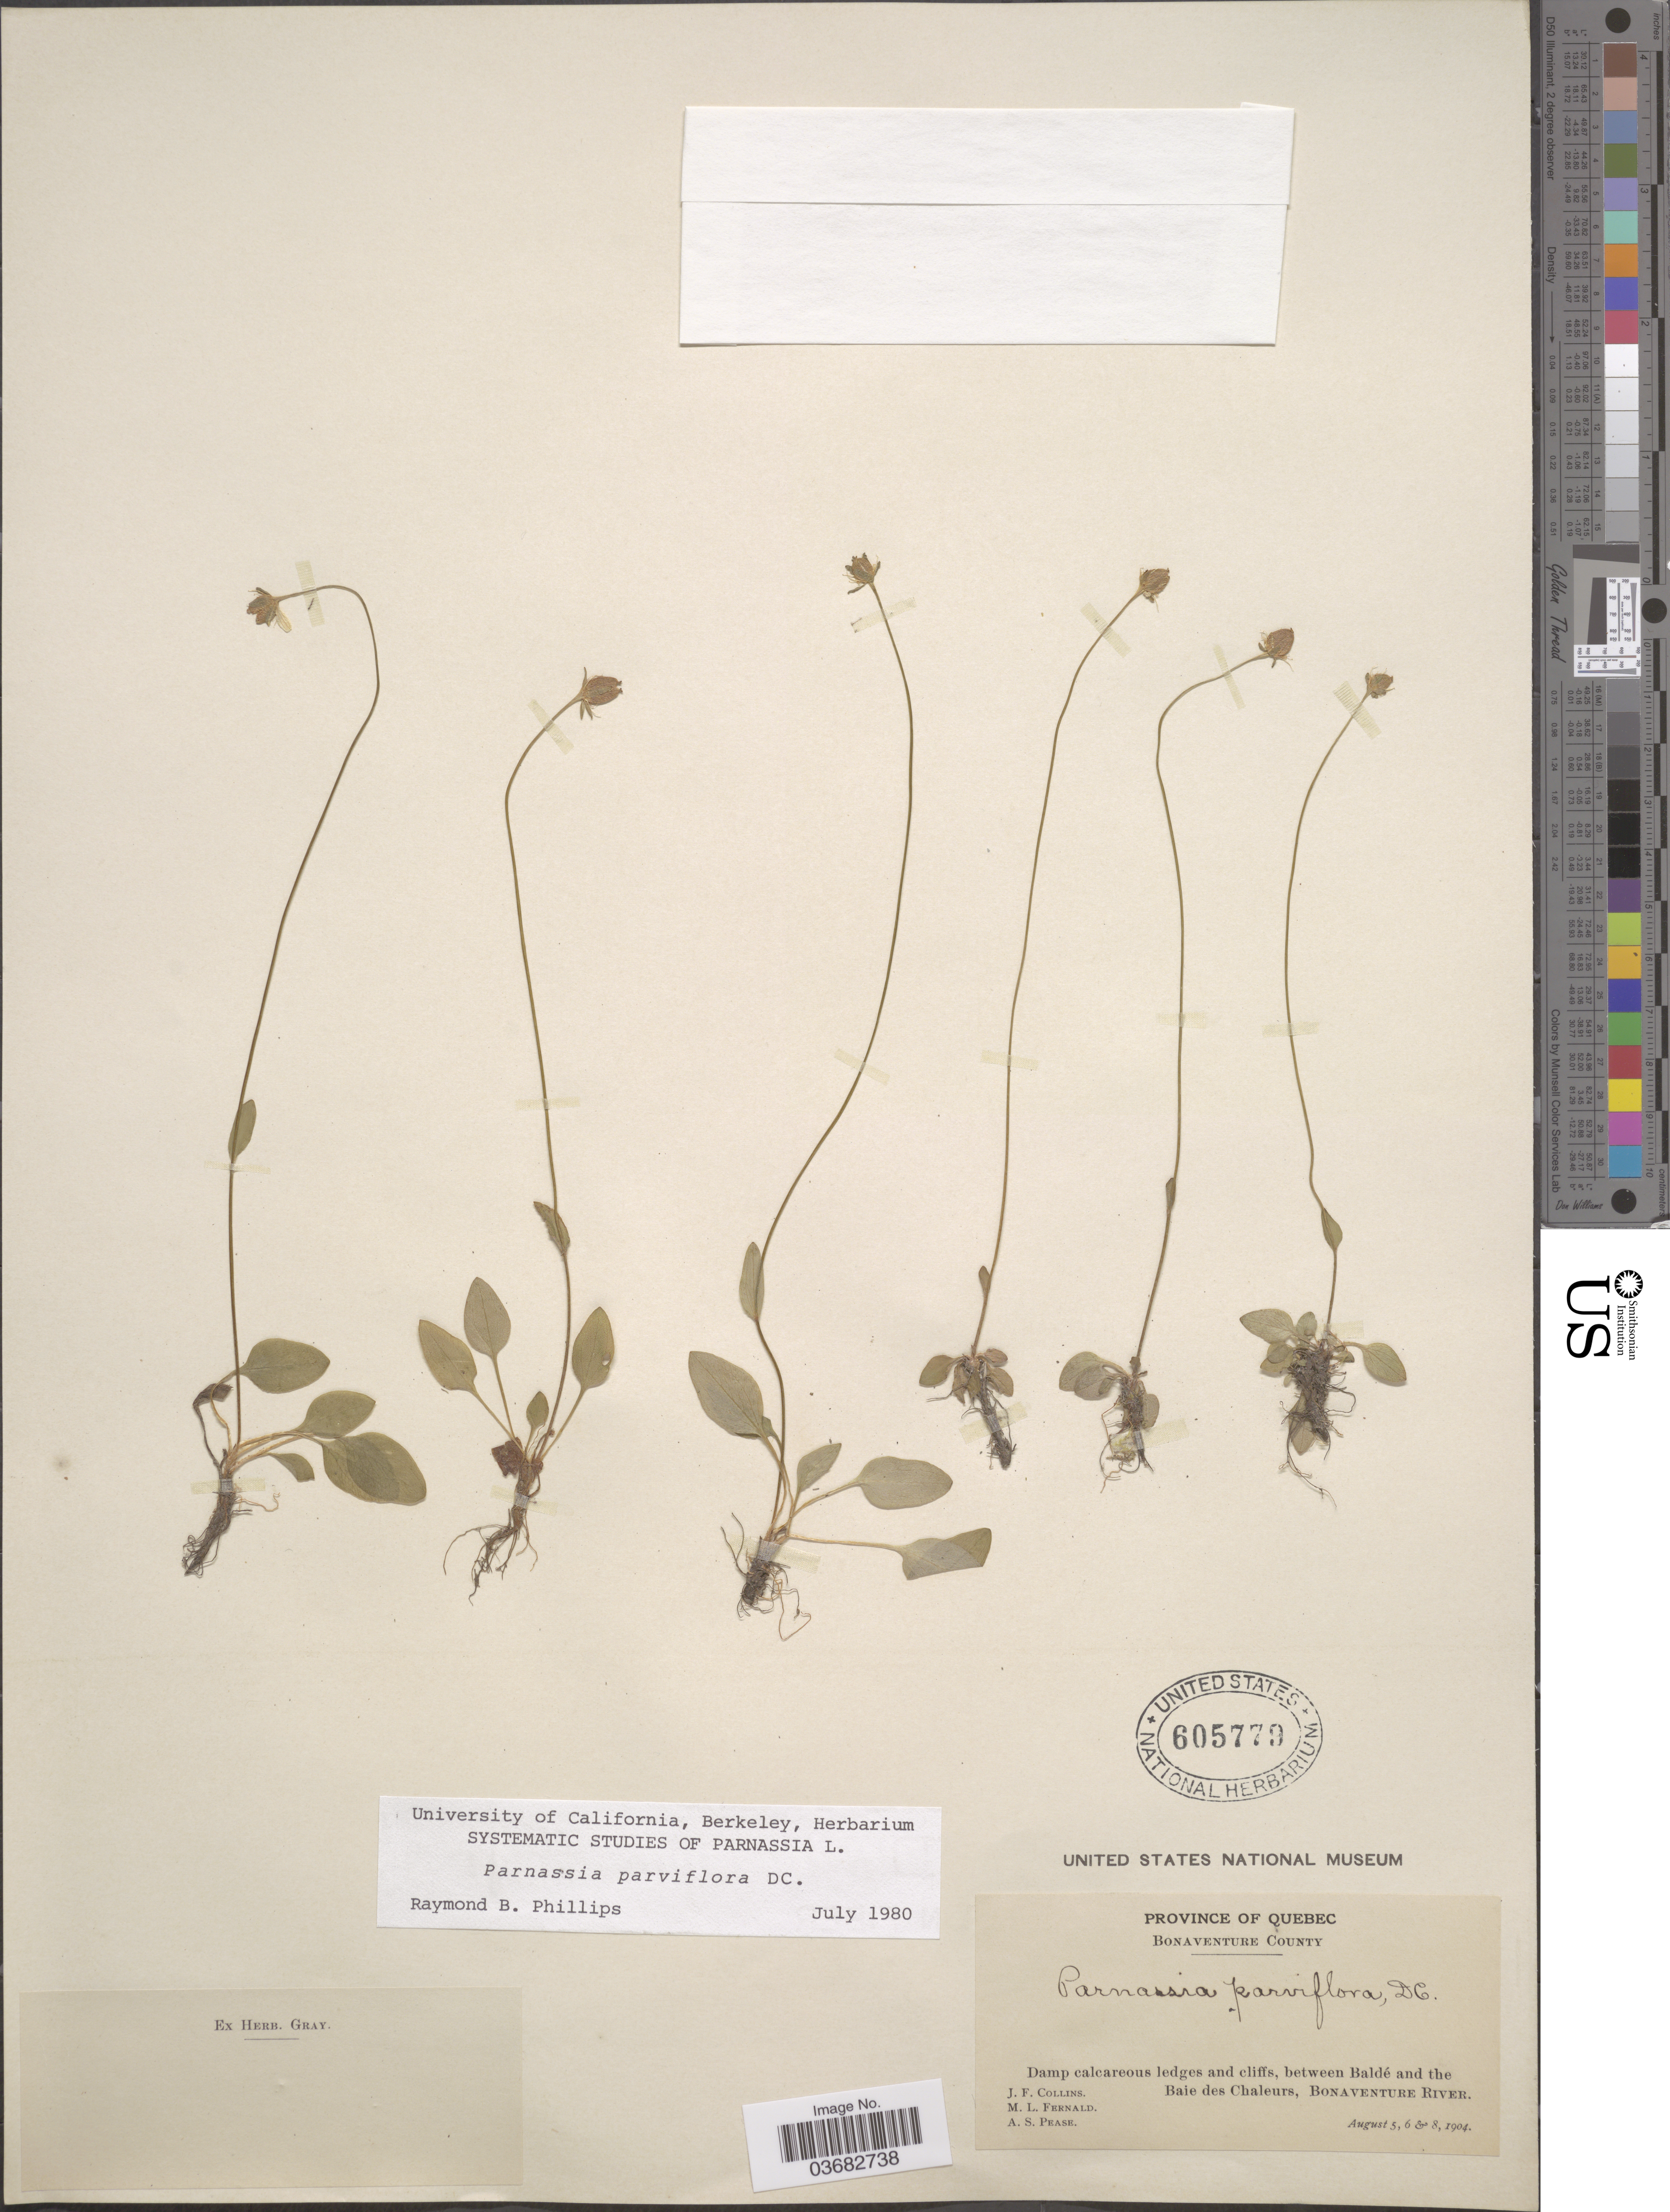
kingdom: Plantae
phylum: Tracheophyta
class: Magnoliopsida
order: Celastrales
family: Parnassiaceae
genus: Parnassia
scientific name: Parnassia parviflora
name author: DC.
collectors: J. Collins, M. L. Fernald & A. S. Pease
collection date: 1904-08-05/1904-08-08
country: Canada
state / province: Quebec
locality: Bonaventure County. Damp calcareous ledges and cliffs, between Balde and the Baie des Chaleurs, Bonaventure River.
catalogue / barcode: US 605779